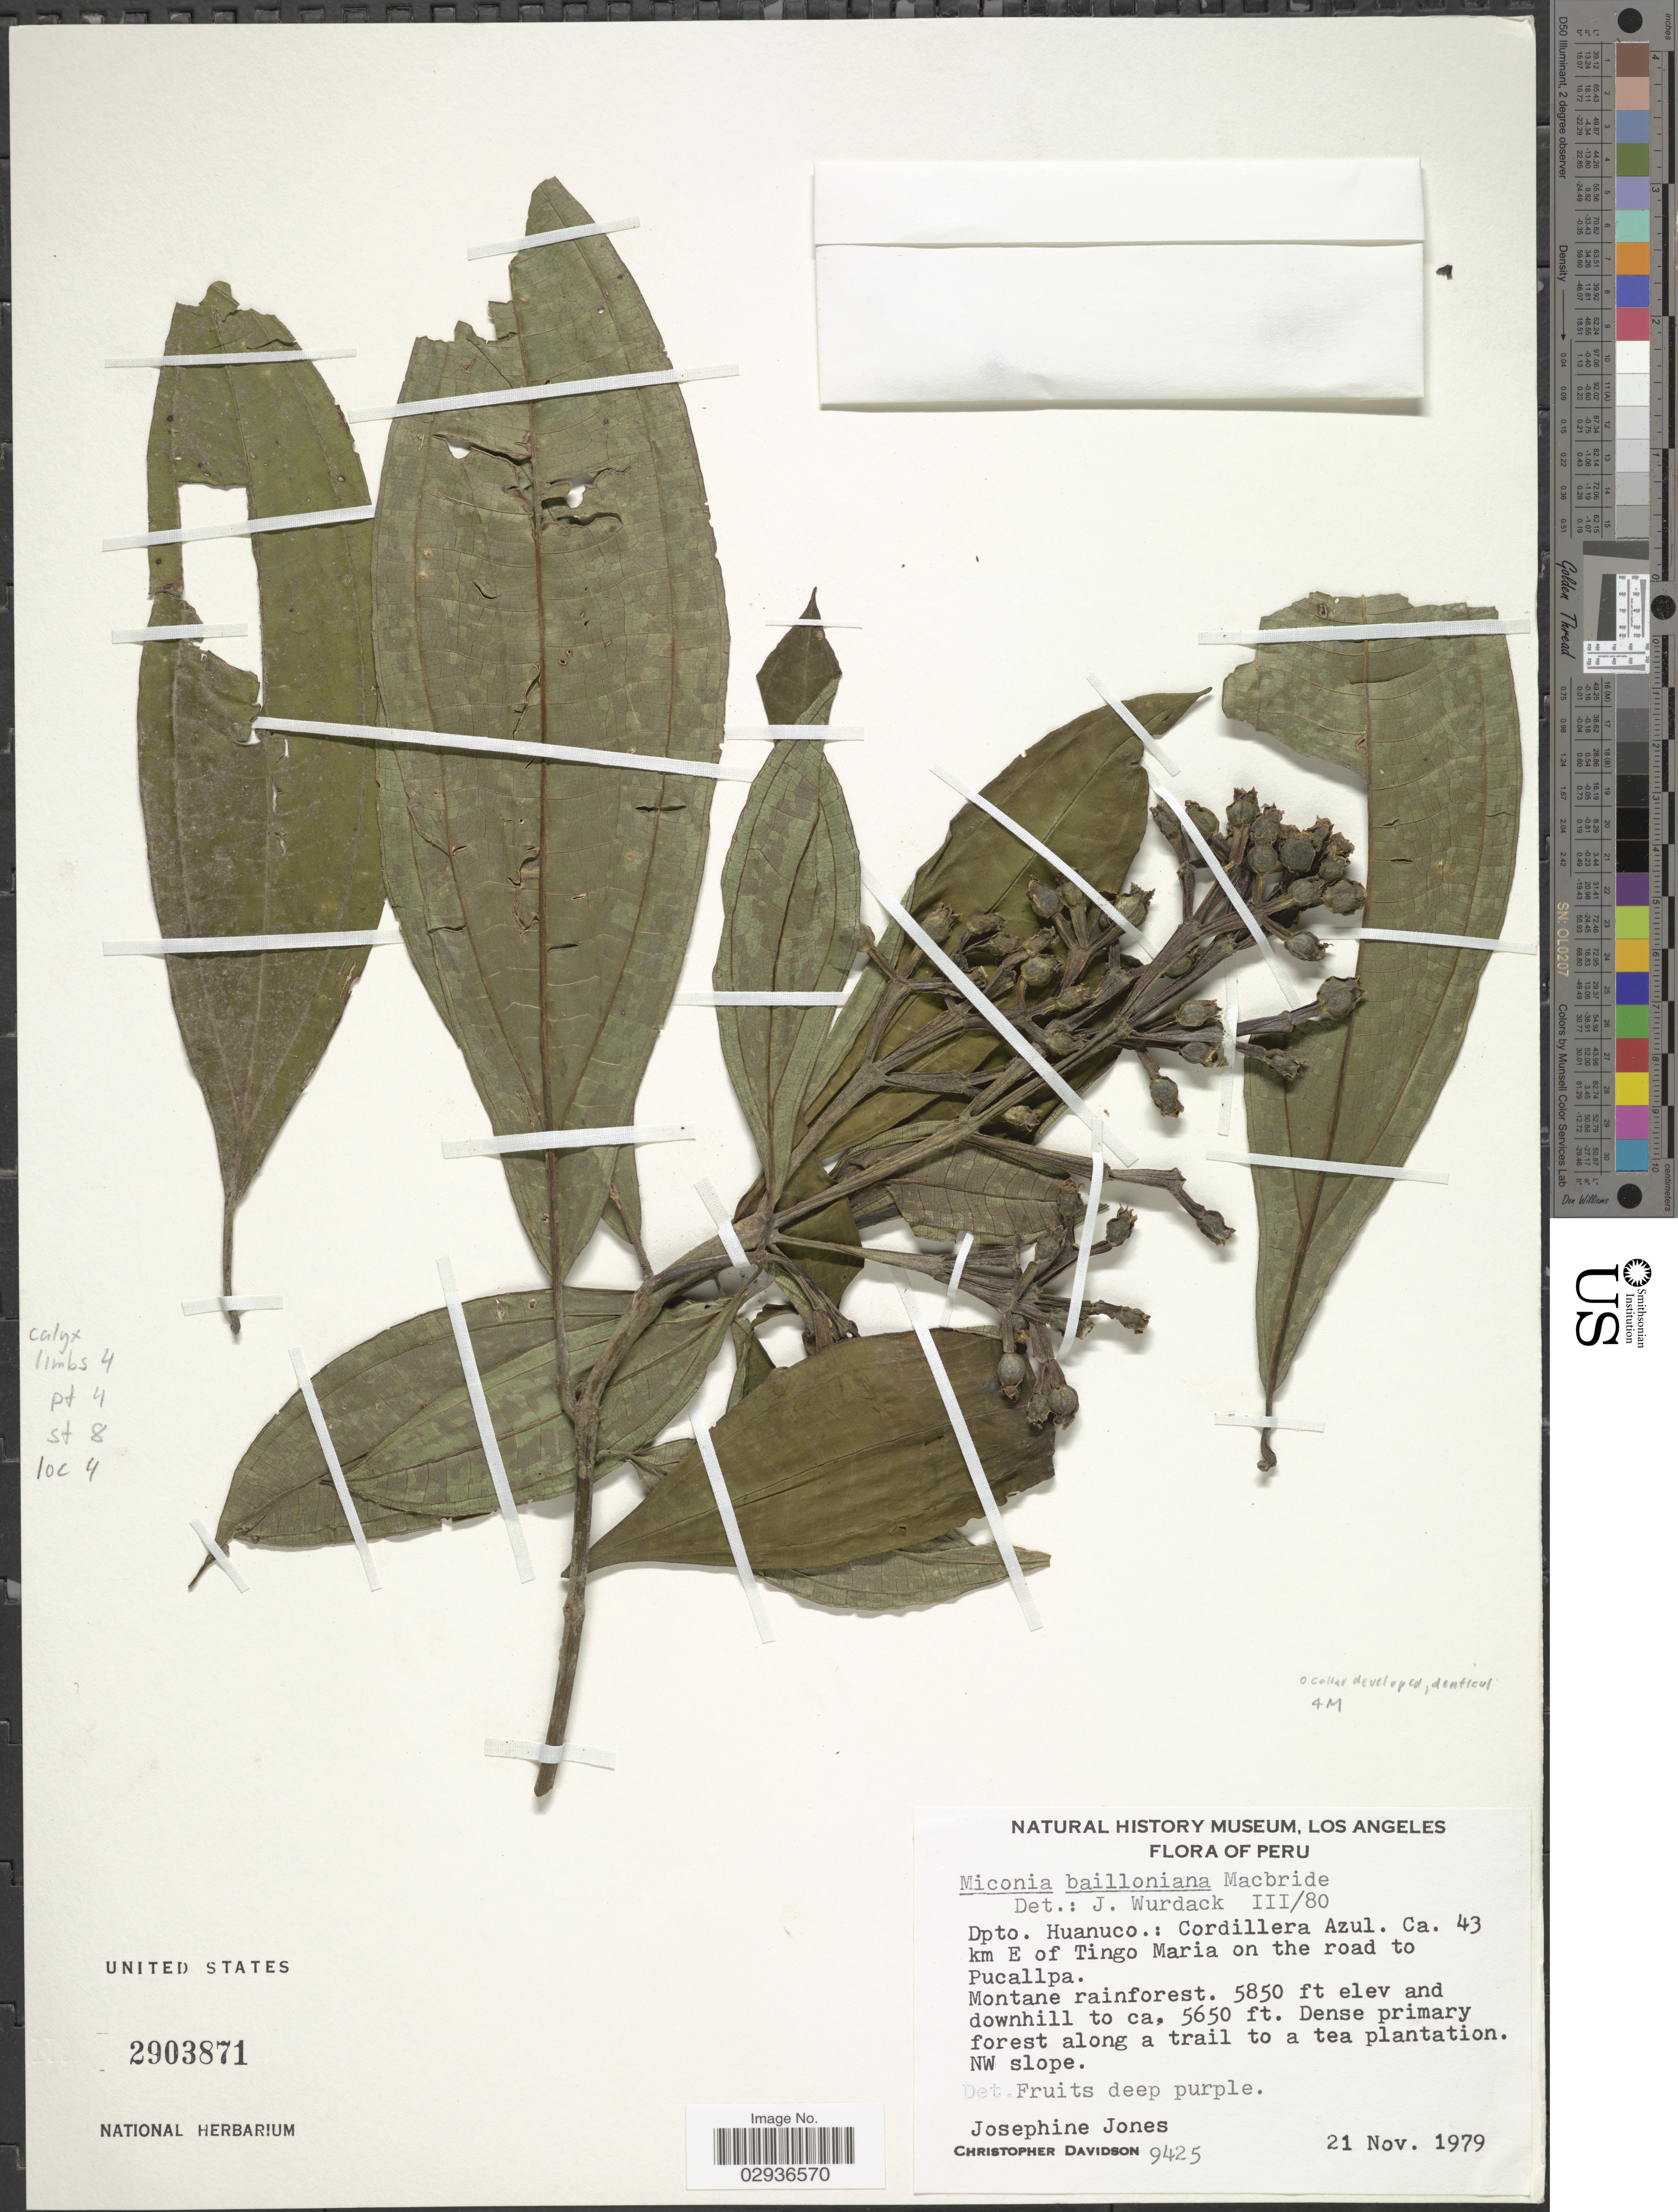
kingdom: Plantae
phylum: Tracheophyta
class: Magnoliopsida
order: Myrtales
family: Melastomataceae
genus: Miconia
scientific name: Miconia bailloniana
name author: J.F. Macbr.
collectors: J. Jones & C. Davidson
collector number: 9425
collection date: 1979-11-21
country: Peru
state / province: Huánuco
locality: Dpto. Huanuco: Cordillera Azul. Ca 43 km E of Tingo Maria on the road to Pucallpa.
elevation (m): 1722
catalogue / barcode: US 2903871